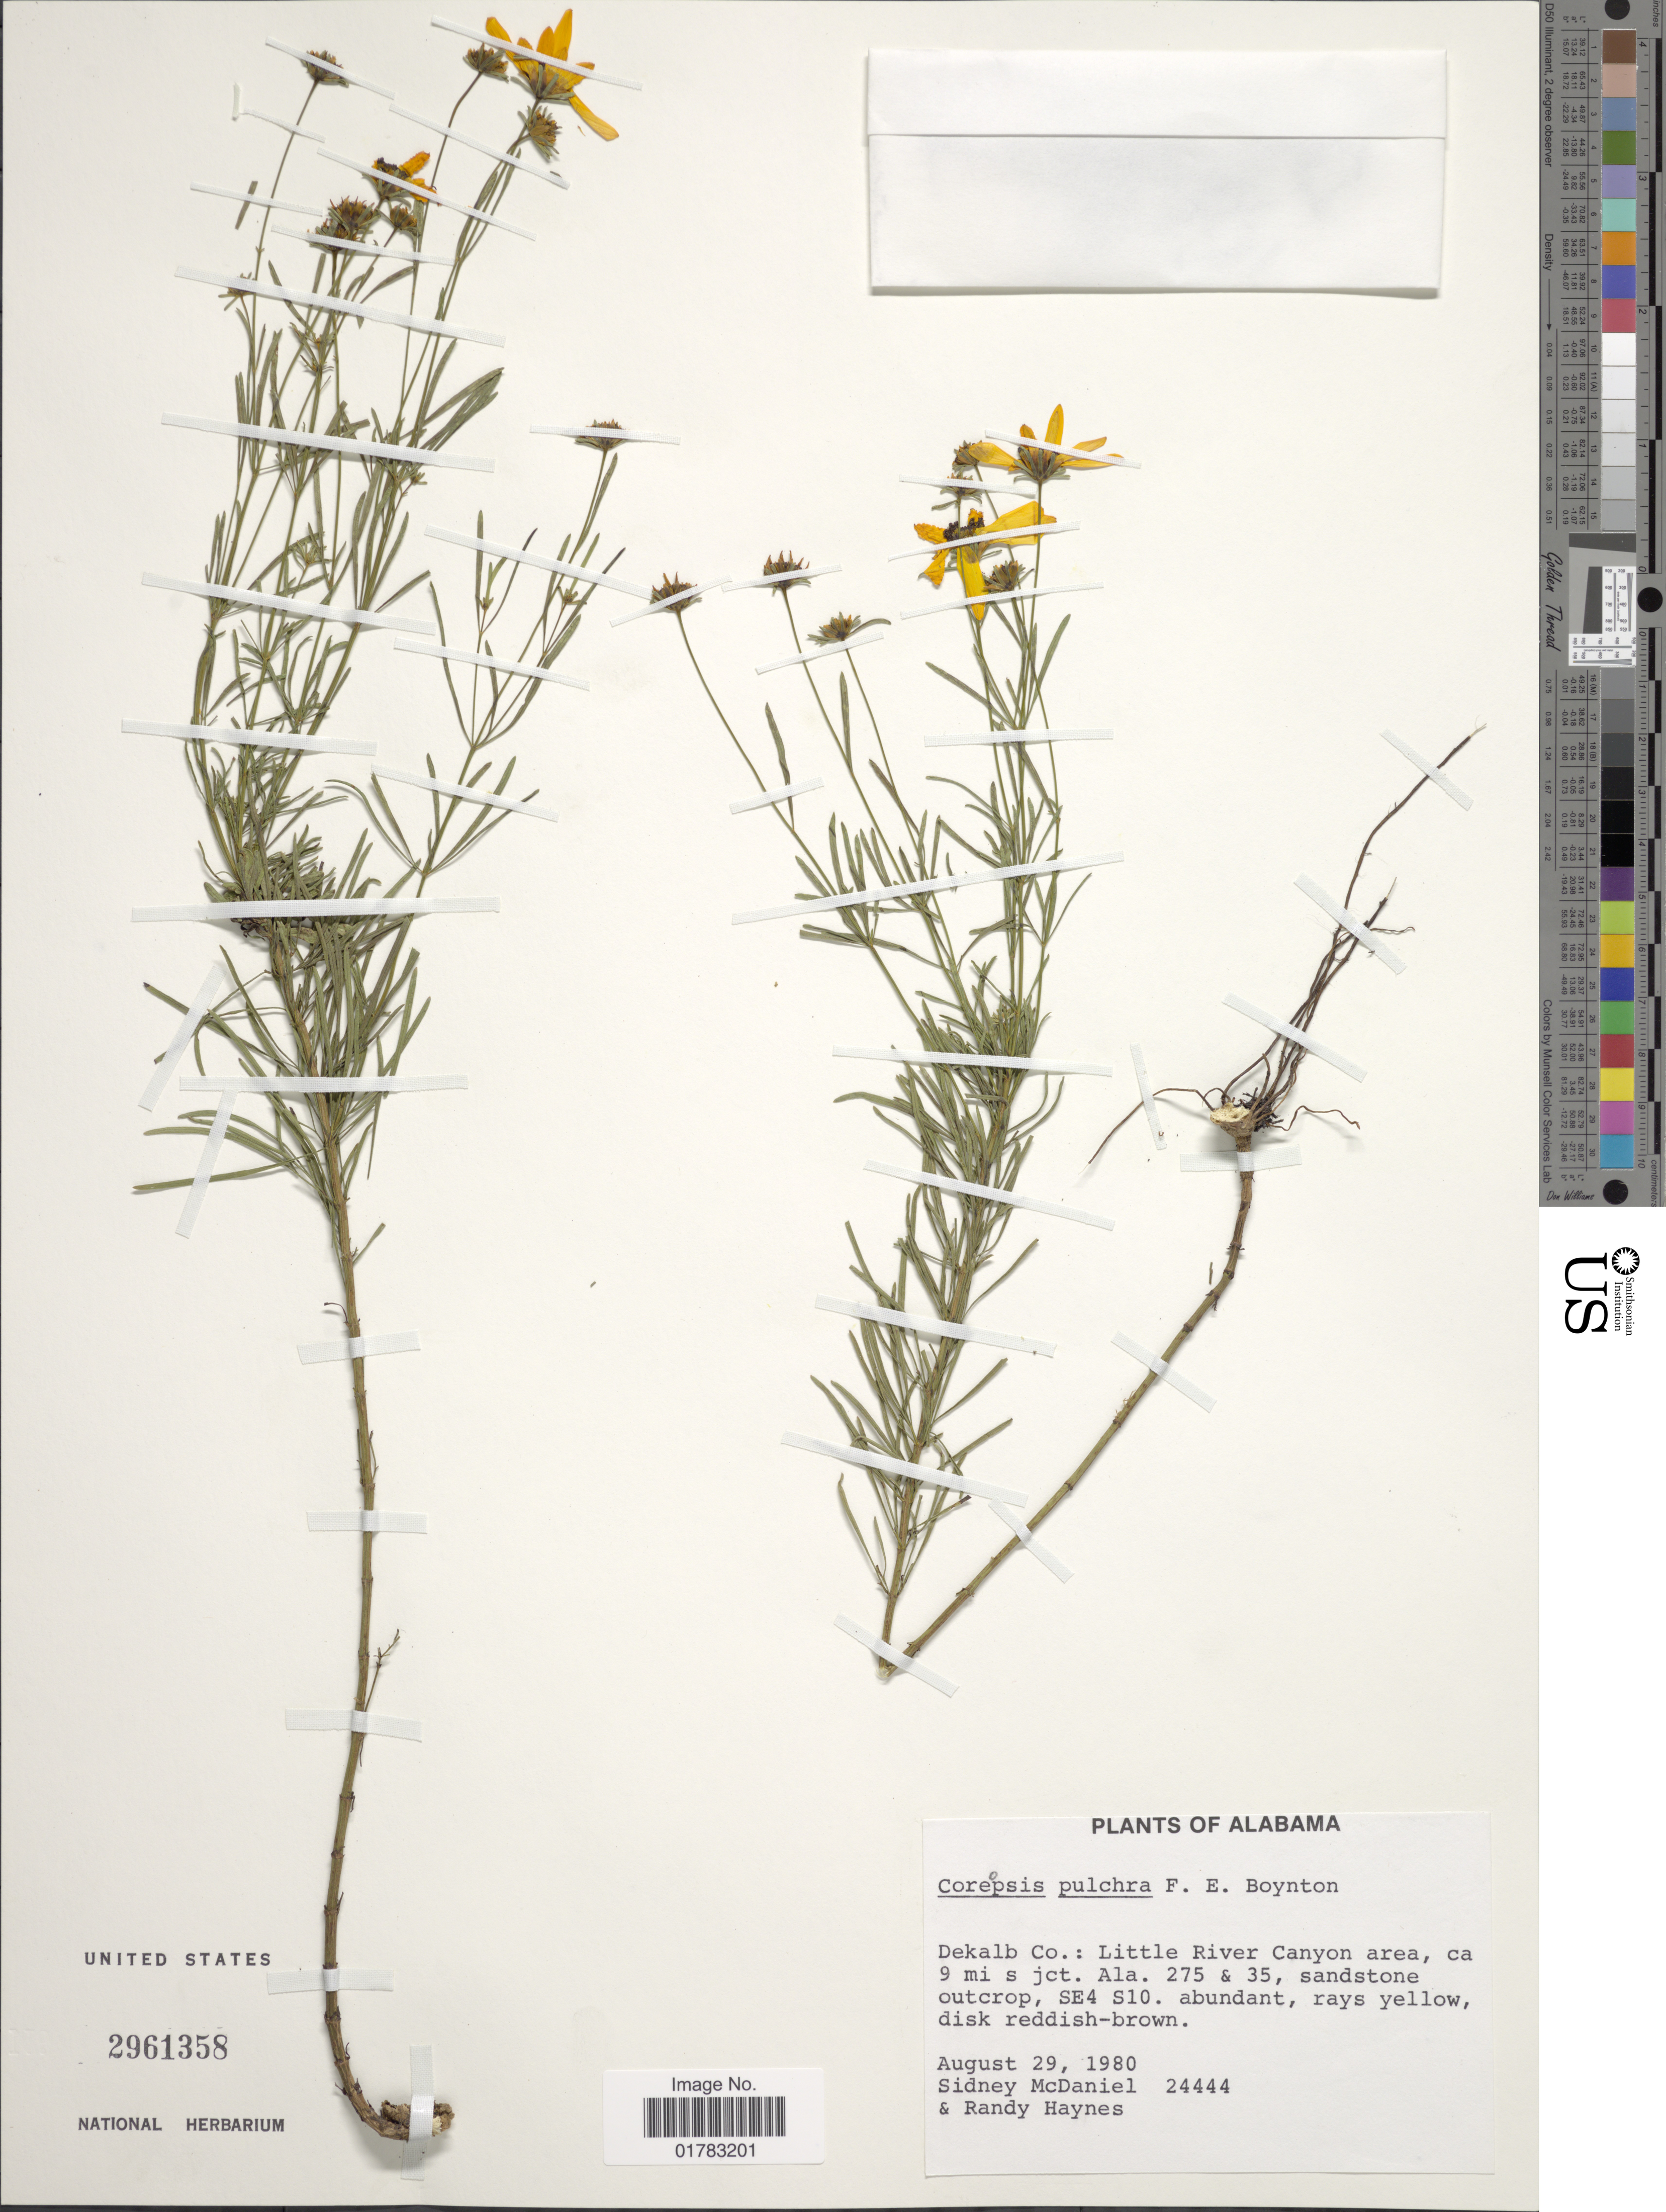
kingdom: Plantae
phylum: Tracheophyta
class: Magnoliopsida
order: Asterales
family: Asteraceae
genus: Coreopsis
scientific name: Coreopsis pulchra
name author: Boynton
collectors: S. McDaniel & R. Haynes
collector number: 24444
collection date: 1980-08-29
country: United States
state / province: Alabama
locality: Dekalb Co.: Little River Canyon area, ca. 9 mi s jct., Ala. 275 & 35, sandstone outcrop, SE4 S10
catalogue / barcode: US 2961358